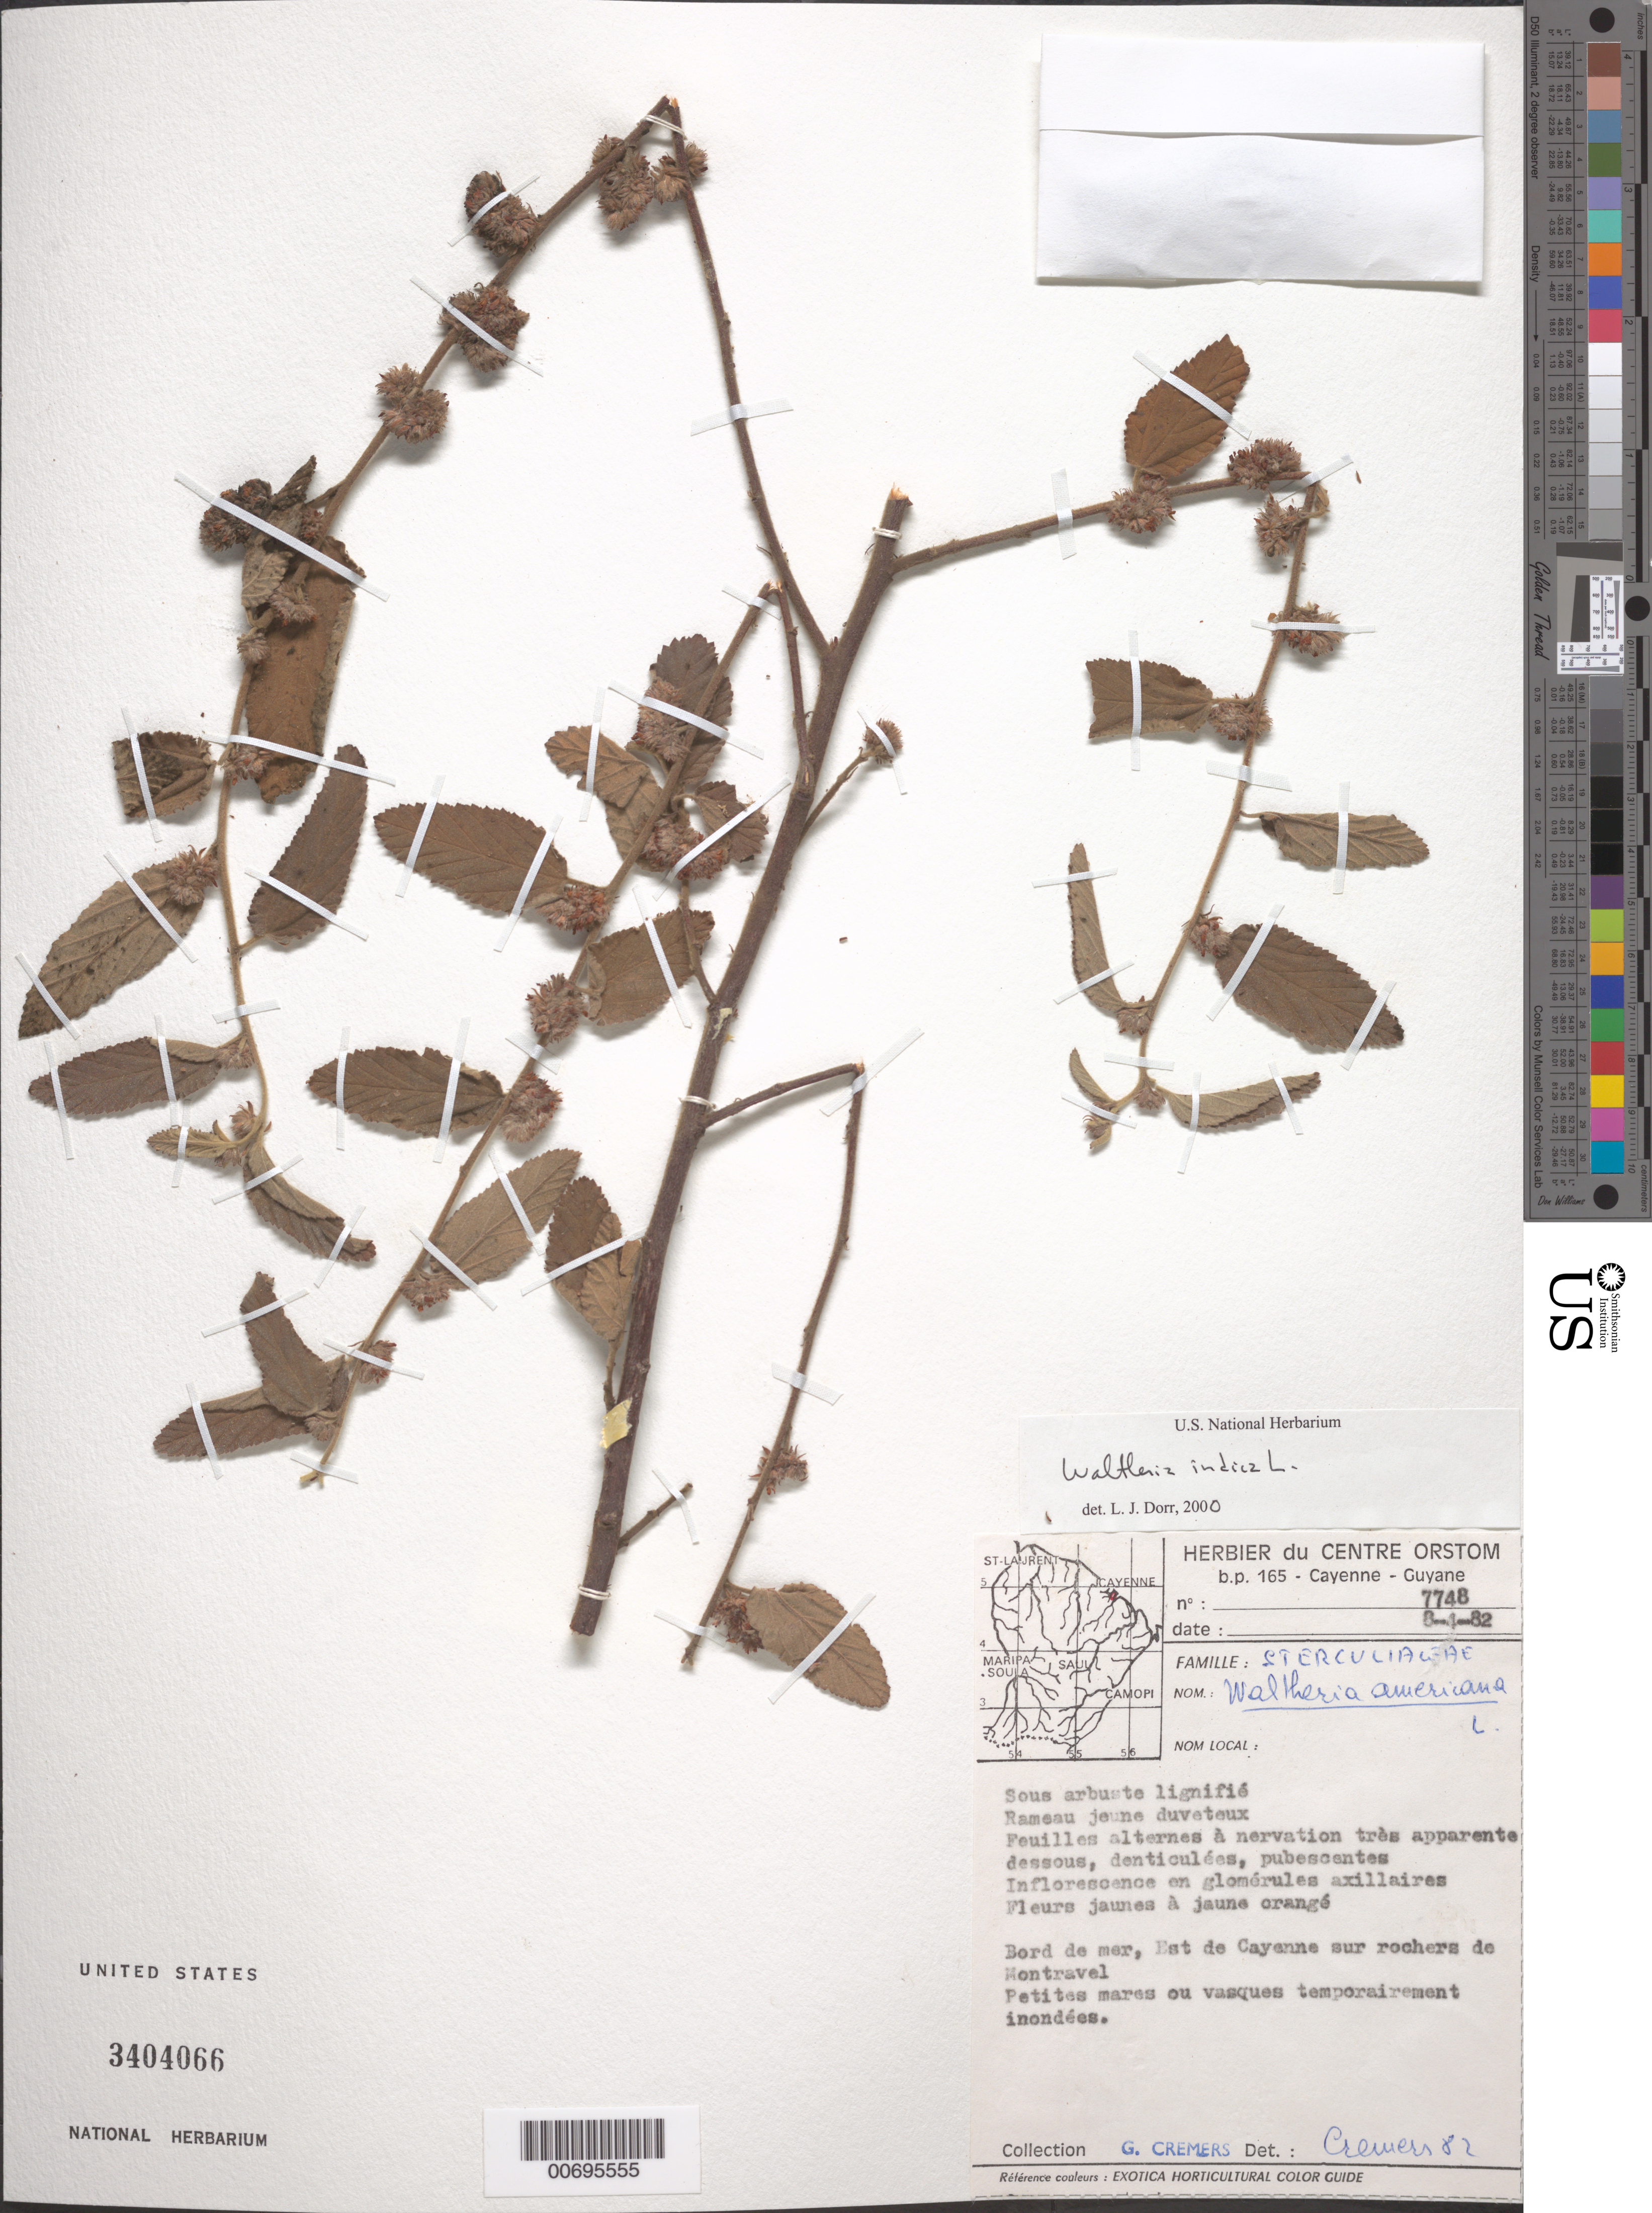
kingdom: Plantae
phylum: Tracheophyta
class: Magnoliopsida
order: Malvales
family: Malvaceae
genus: Waltheria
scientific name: Waltheria indica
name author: L.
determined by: Dorr, L. J., (BOT), Smithsonian Institution - National Museum of Natural History (UNITED STATES)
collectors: G. Cremers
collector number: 7748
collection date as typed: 8-Apr-82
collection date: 1982-04-08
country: French Guiana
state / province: Cayenne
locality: Cayenne, Est de, sur les rochers de Montravel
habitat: Small ponds or temporarily flooded basins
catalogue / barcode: US 3404066